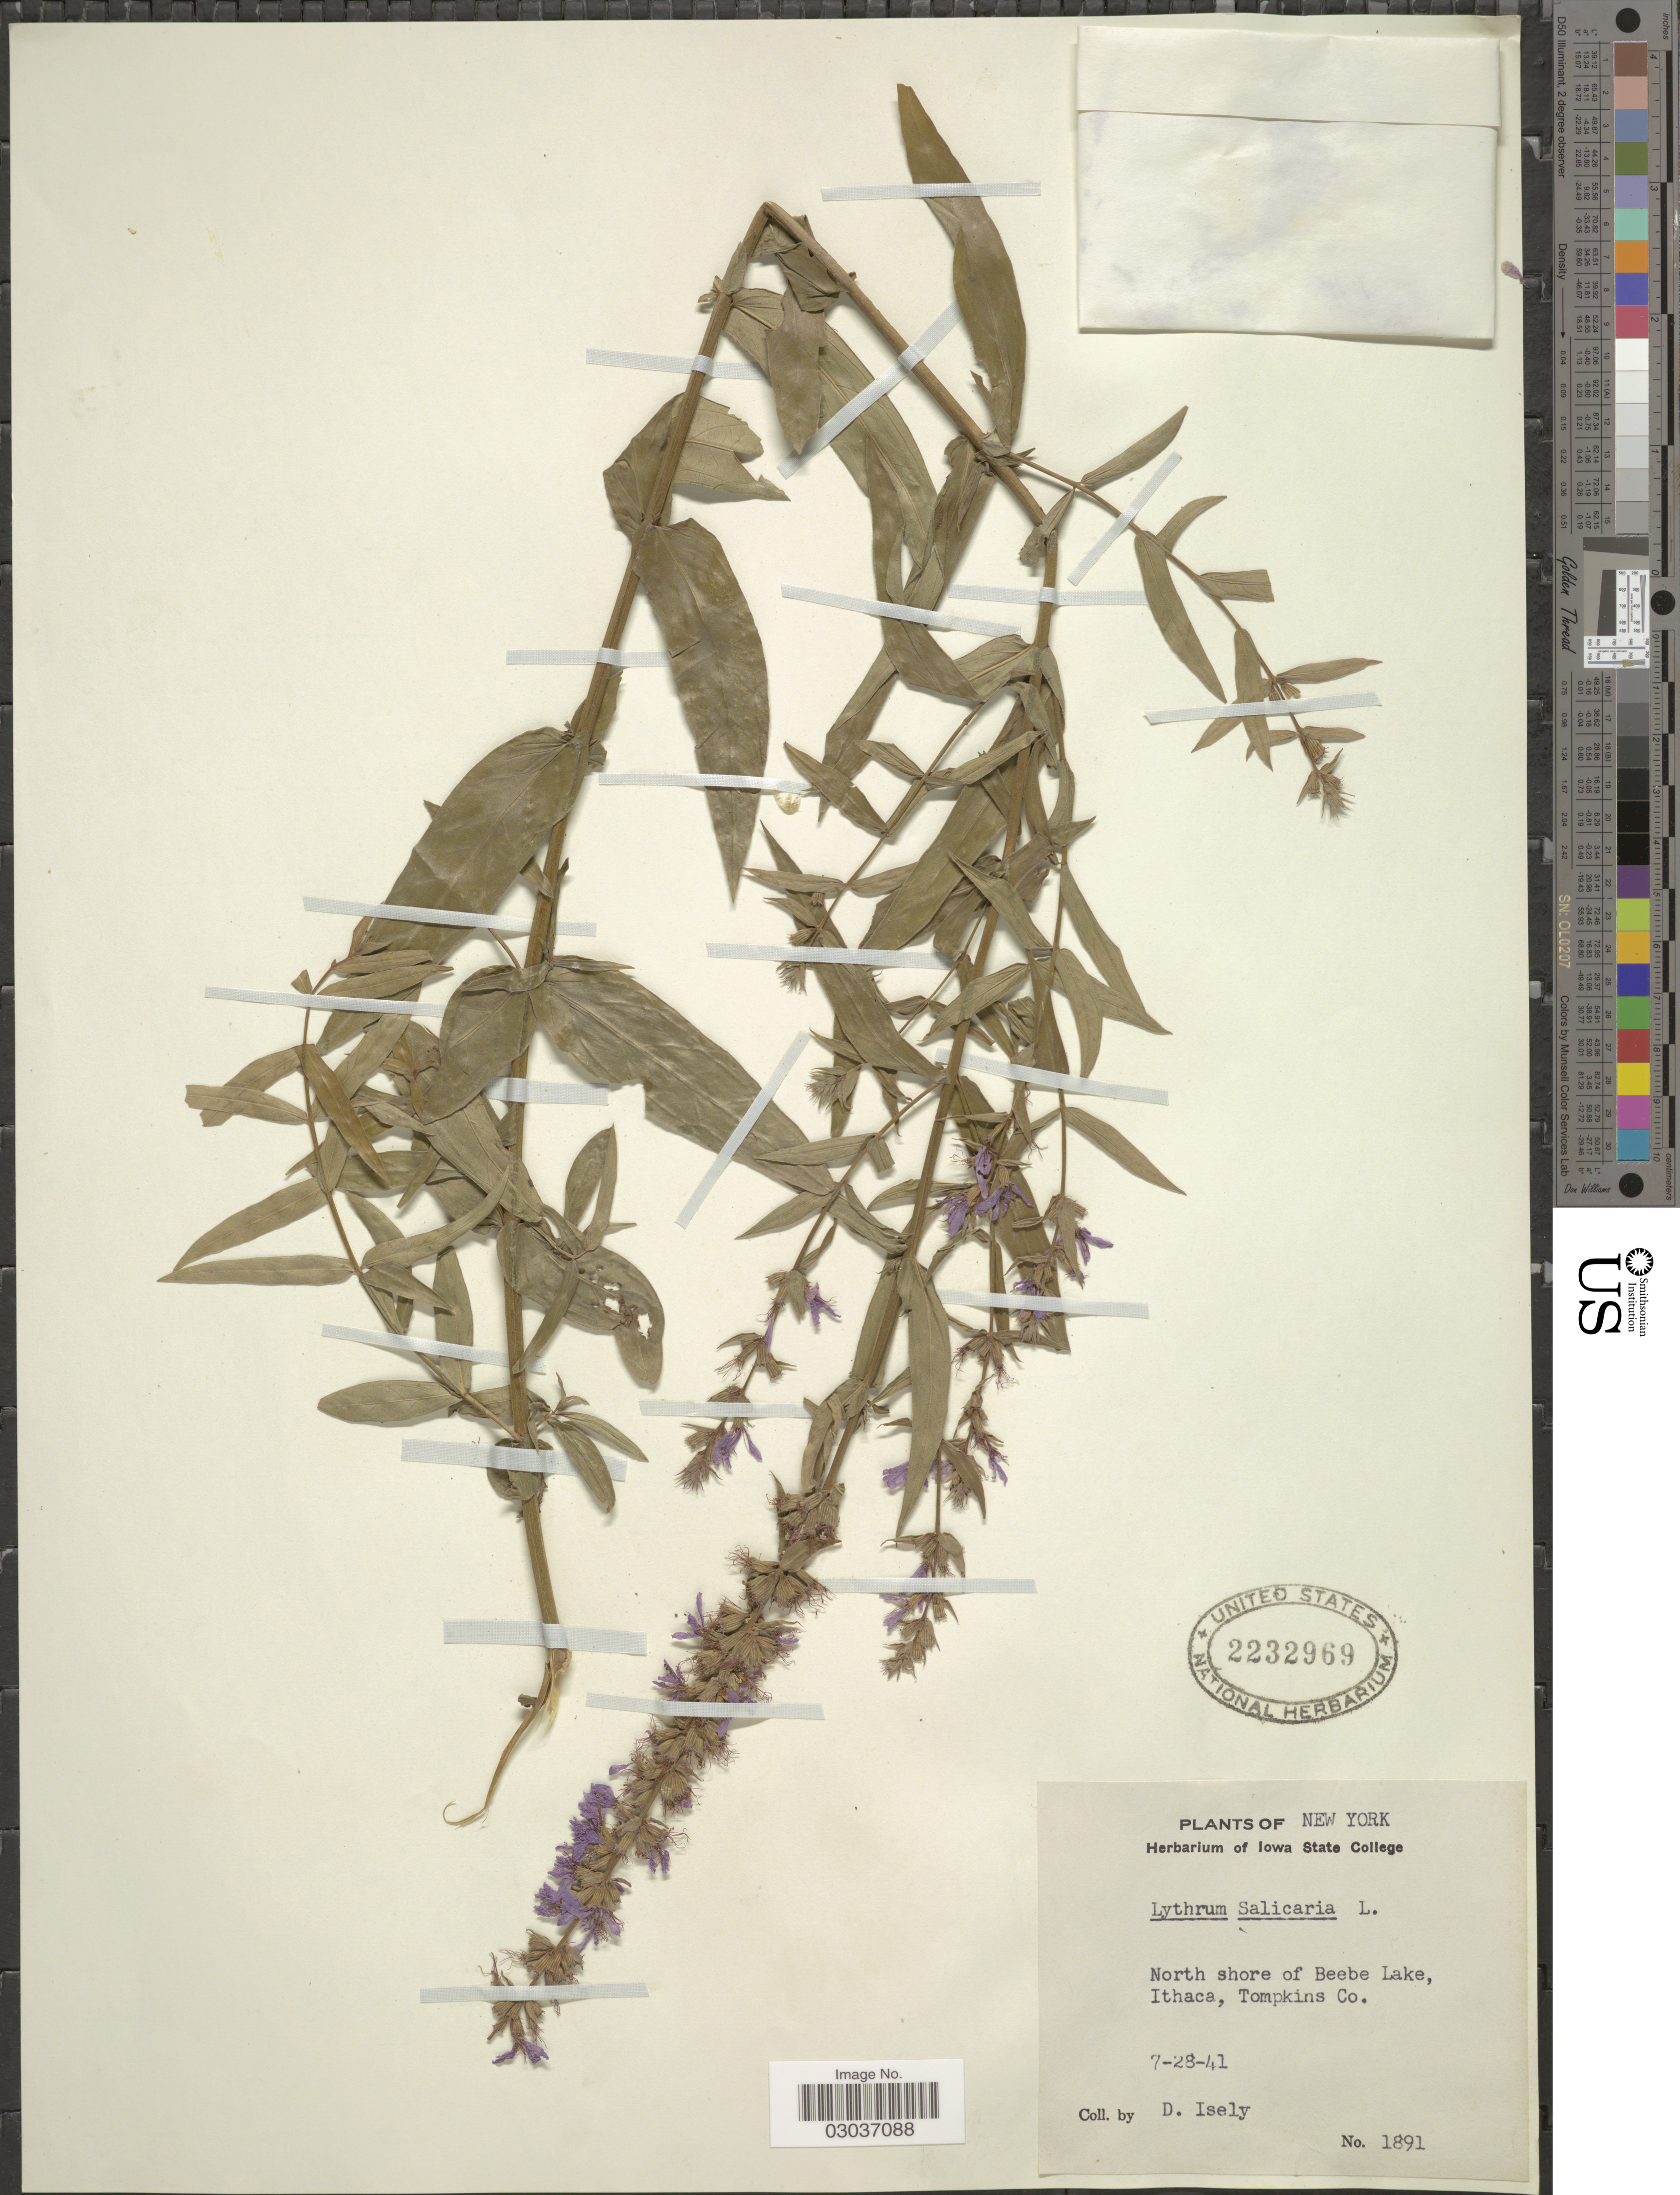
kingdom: Plantae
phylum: Tracheophyta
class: Magnoliopsida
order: Myrtales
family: Lythraceae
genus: Lythrum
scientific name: Lythrum salicaria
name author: L.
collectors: D. Isely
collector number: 1891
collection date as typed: Transcribed d/m/y: 28/7/41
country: United States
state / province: New York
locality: North shore of Beebe Lake, Ithaca, Tompkins Co.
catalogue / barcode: US 2232969